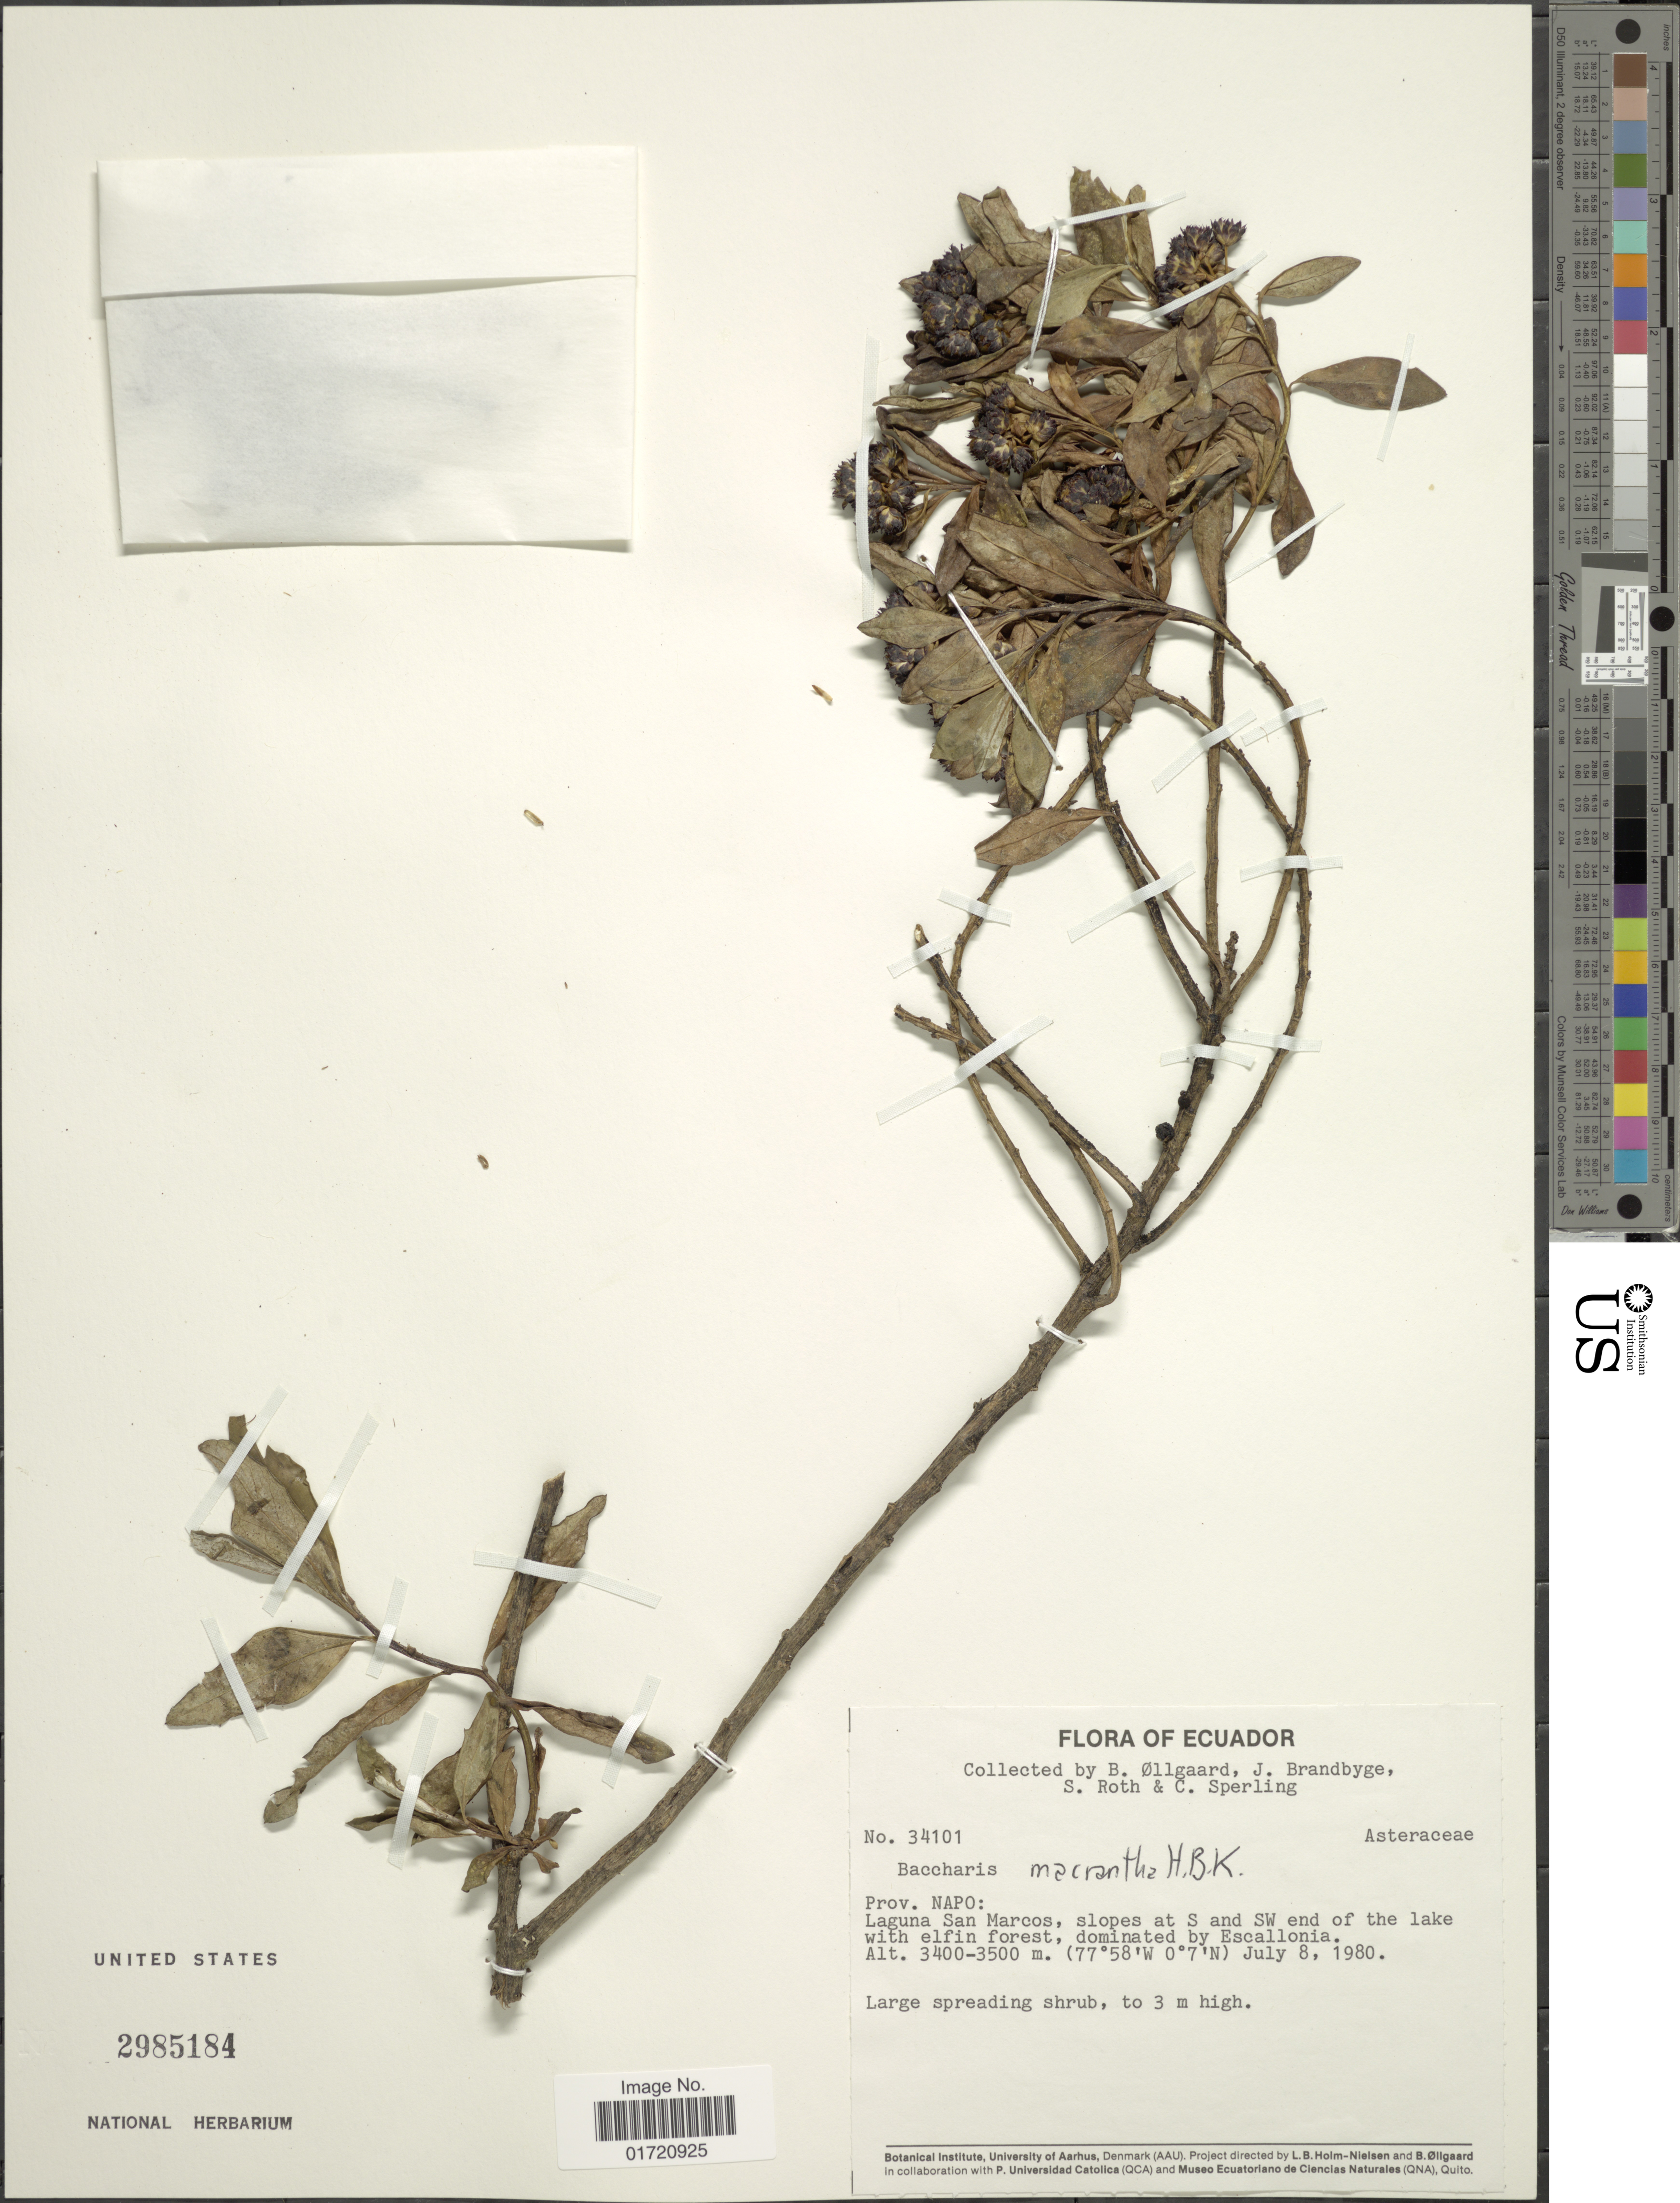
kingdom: Plantae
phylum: Tracheophyta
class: Magnoliopsida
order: Asterales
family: Asteraceae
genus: Baccharis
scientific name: Baccharis macrantha subsp. cundinamarcensis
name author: (Cuatrec.) Cuatrec.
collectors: B. Øllgaard, J. Brandbyge, S. Roth & C. Sperling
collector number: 34101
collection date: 1980-07-08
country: Ecuador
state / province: Napo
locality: Lagun San Marcos, slopes at S and Sw end of the lake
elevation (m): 3400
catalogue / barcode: US 2985184